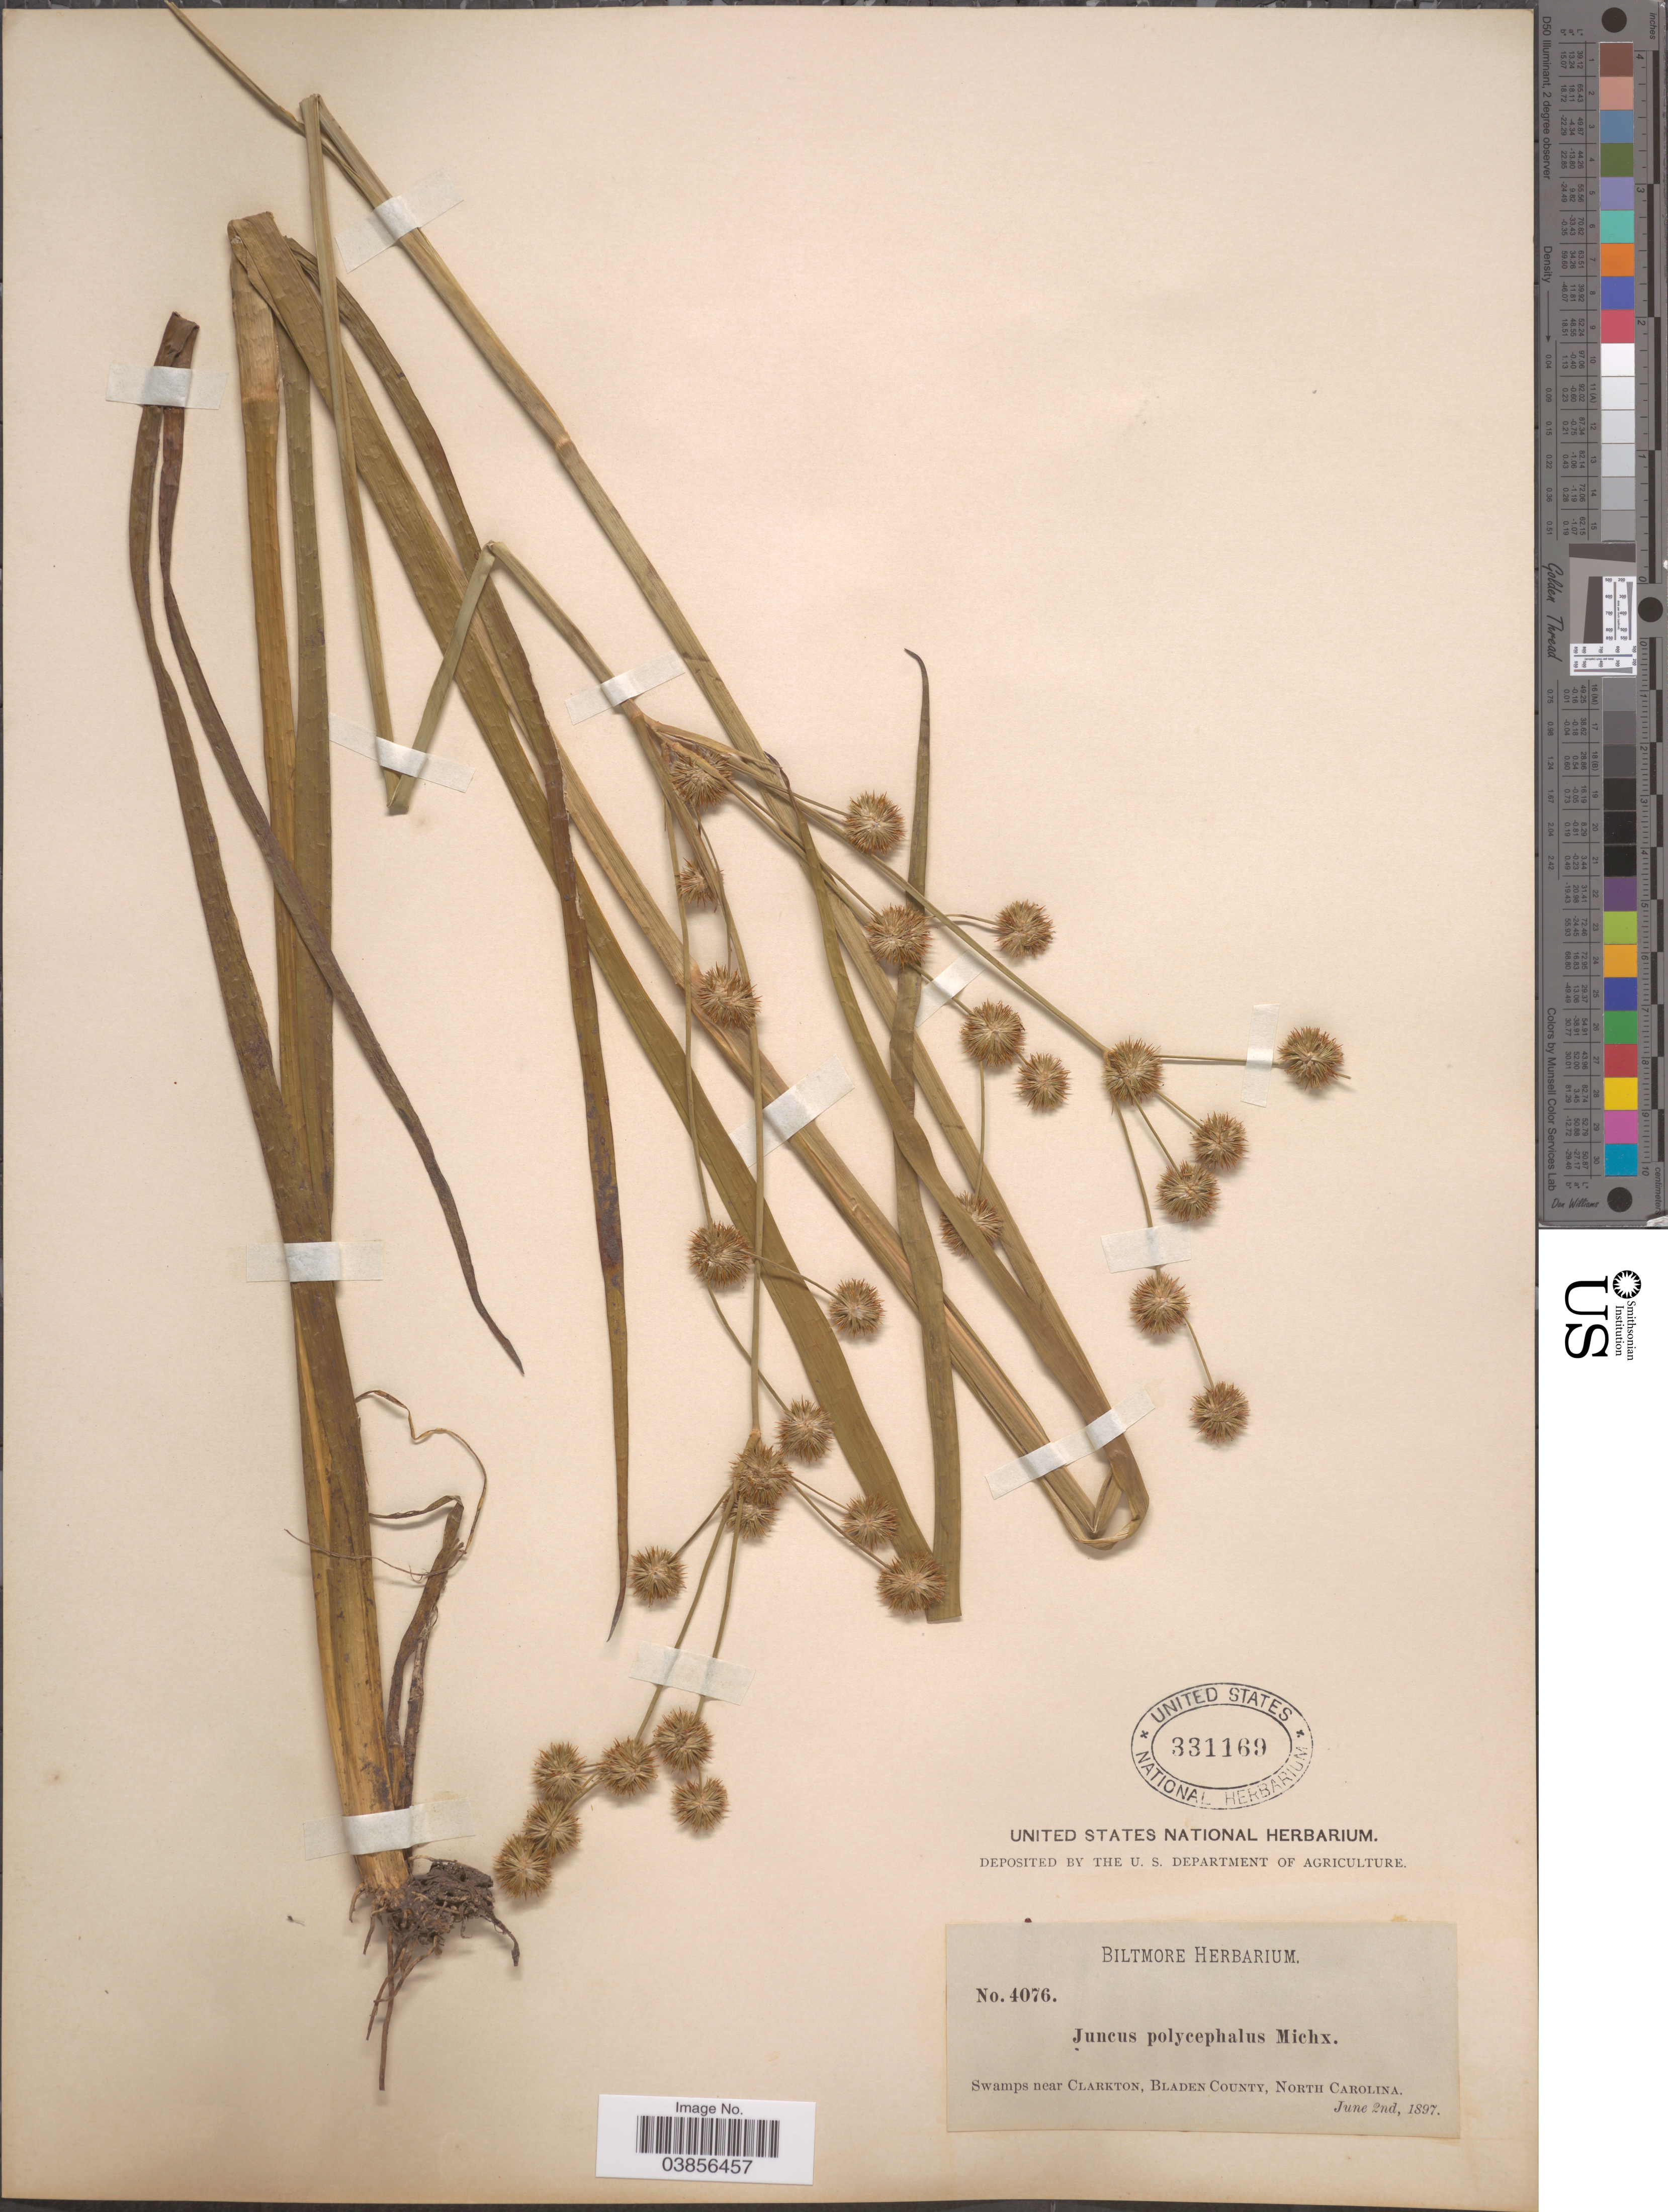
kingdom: Plantae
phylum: Tracheophyta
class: Liliopsida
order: Poales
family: Juncaceae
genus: Juncus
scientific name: Juncus polycephalus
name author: Michx.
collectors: ex herb. Biltmore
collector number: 4076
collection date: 1897-06-02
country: United States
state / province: North Carolina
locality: Swamps near Clarkton, Bladen County.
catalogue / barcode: US 331169